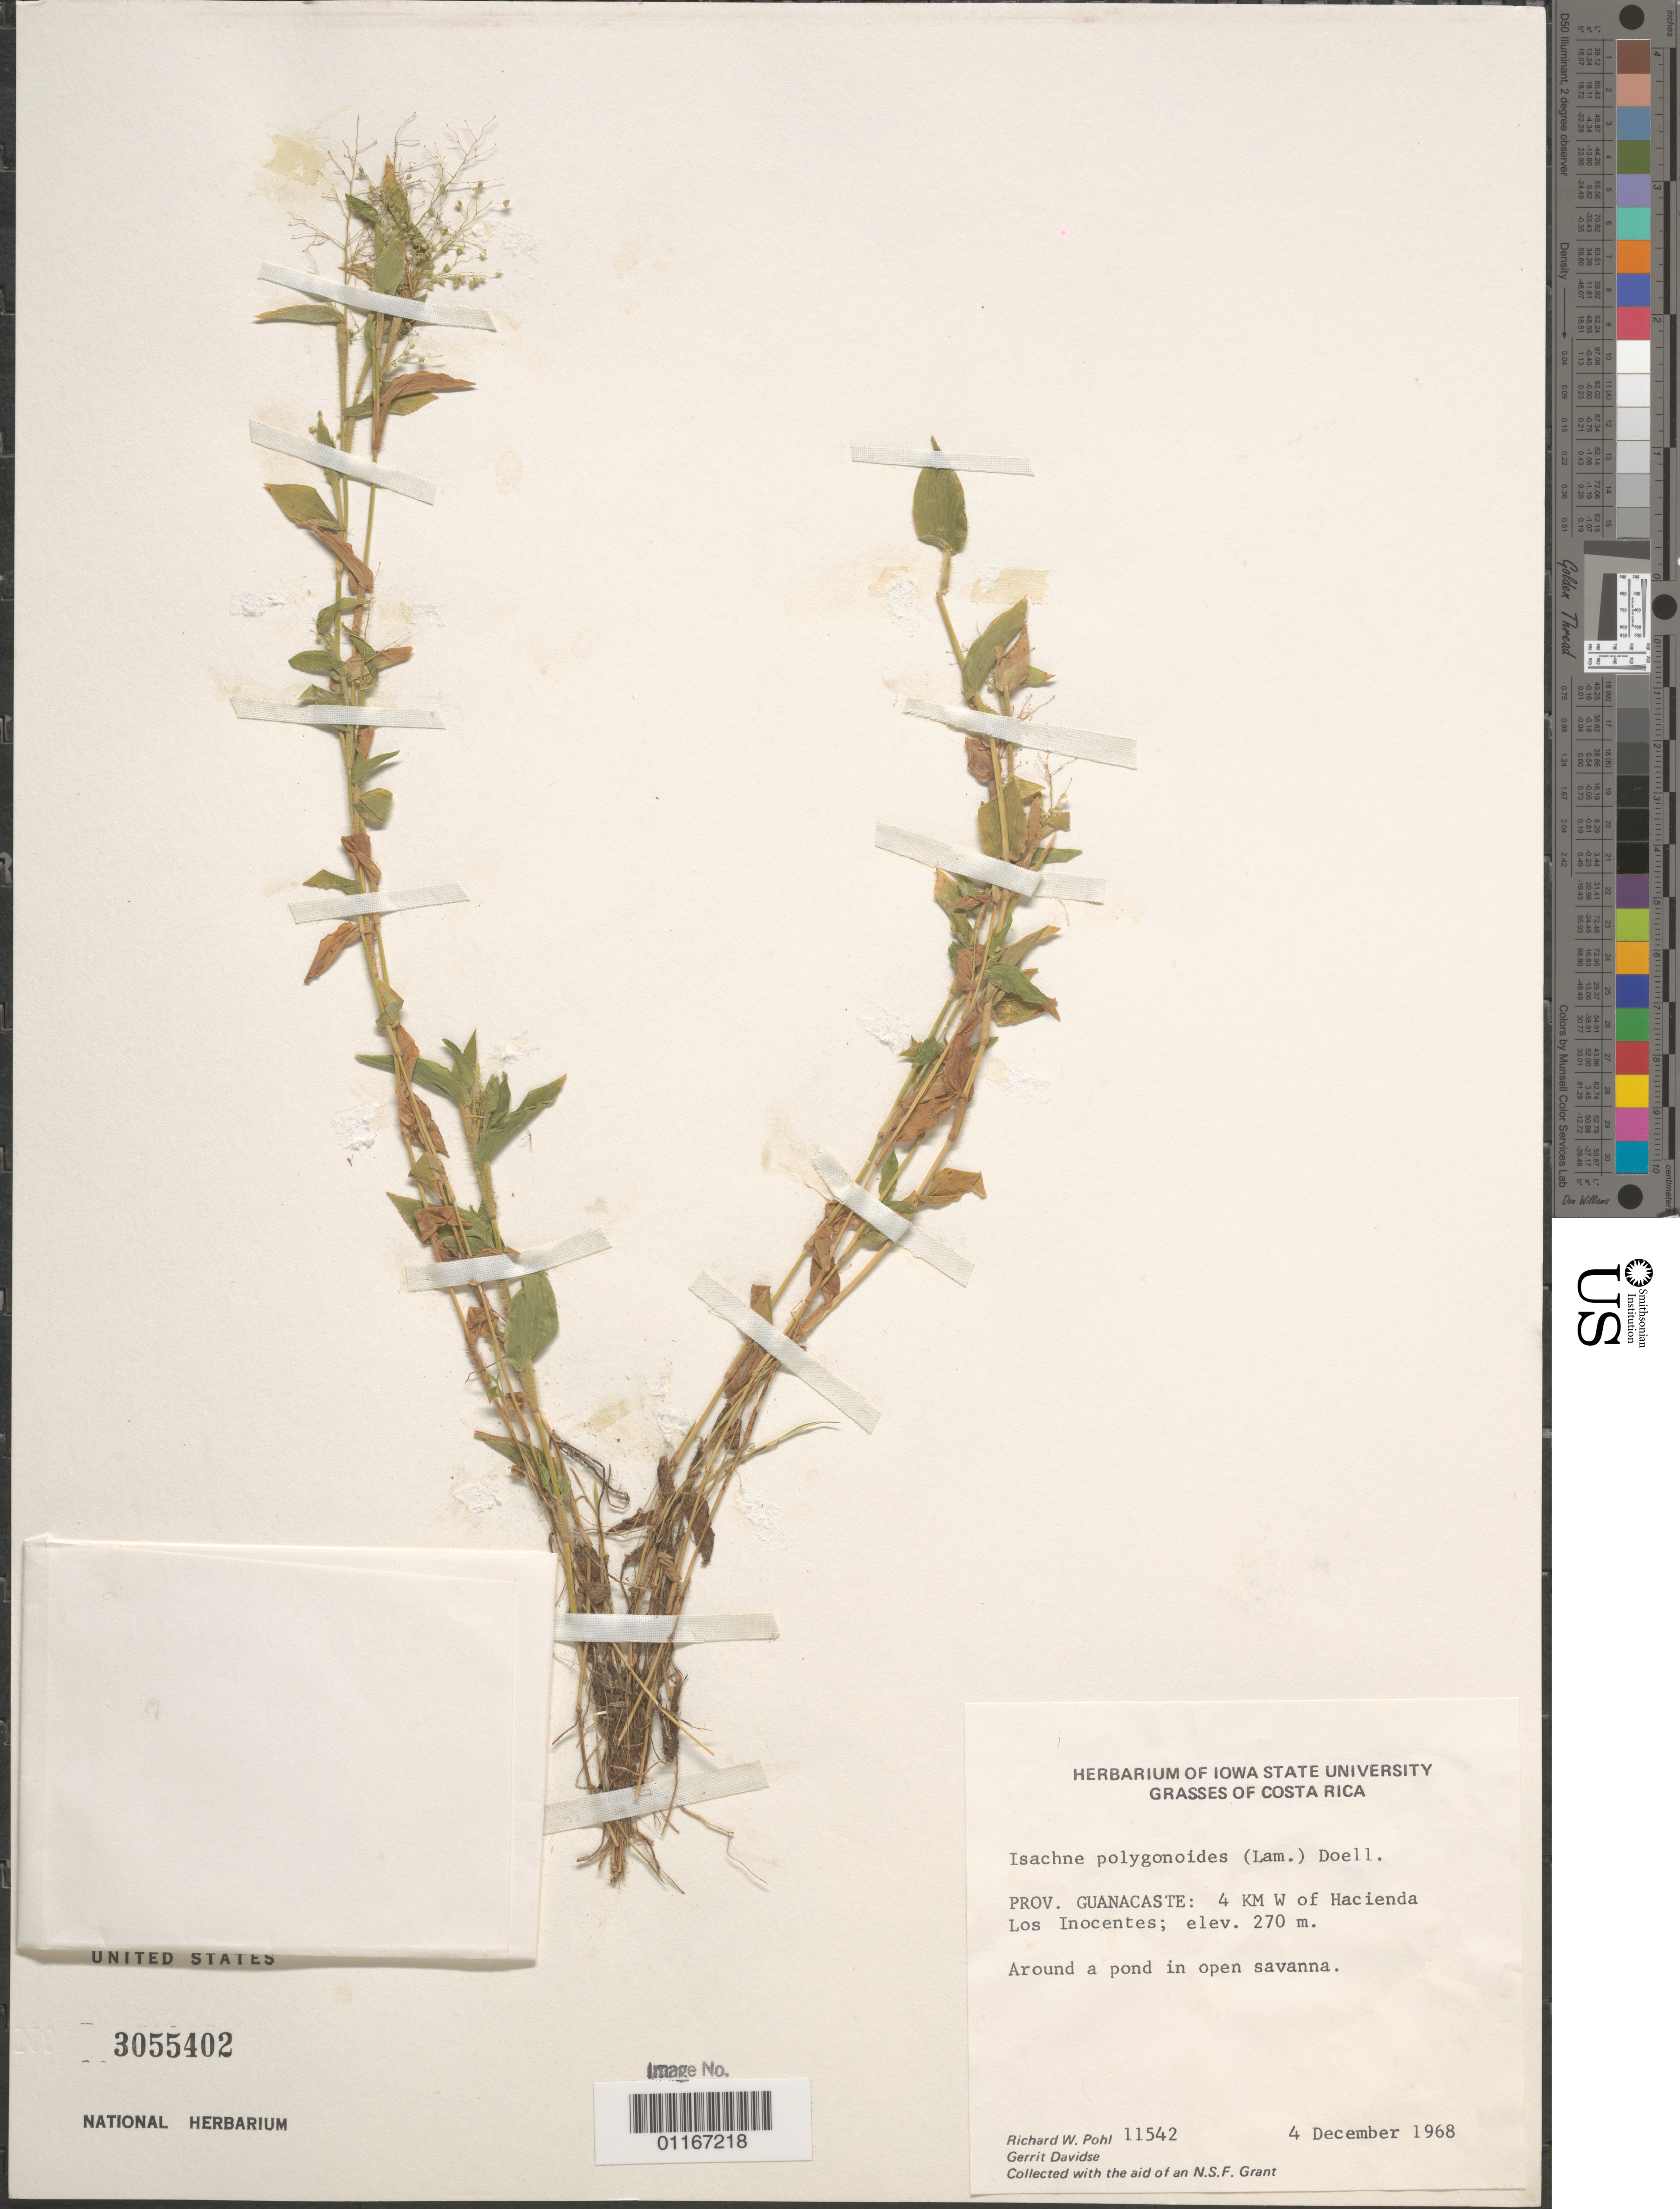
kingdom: Plantae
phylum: Tracheophyta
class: Liliopsida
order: Poales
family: Poaceae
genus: Isachne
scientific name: Isachne polygonoides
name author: (Lam.) Döll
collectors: R. W. Pohl & G. Davidse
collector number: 11542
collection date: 1968-12-04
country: Costa Rica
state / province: Guanacaste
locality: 4 km west of Hacienda Los Inocentes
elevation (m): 270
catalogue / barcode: US 3055402